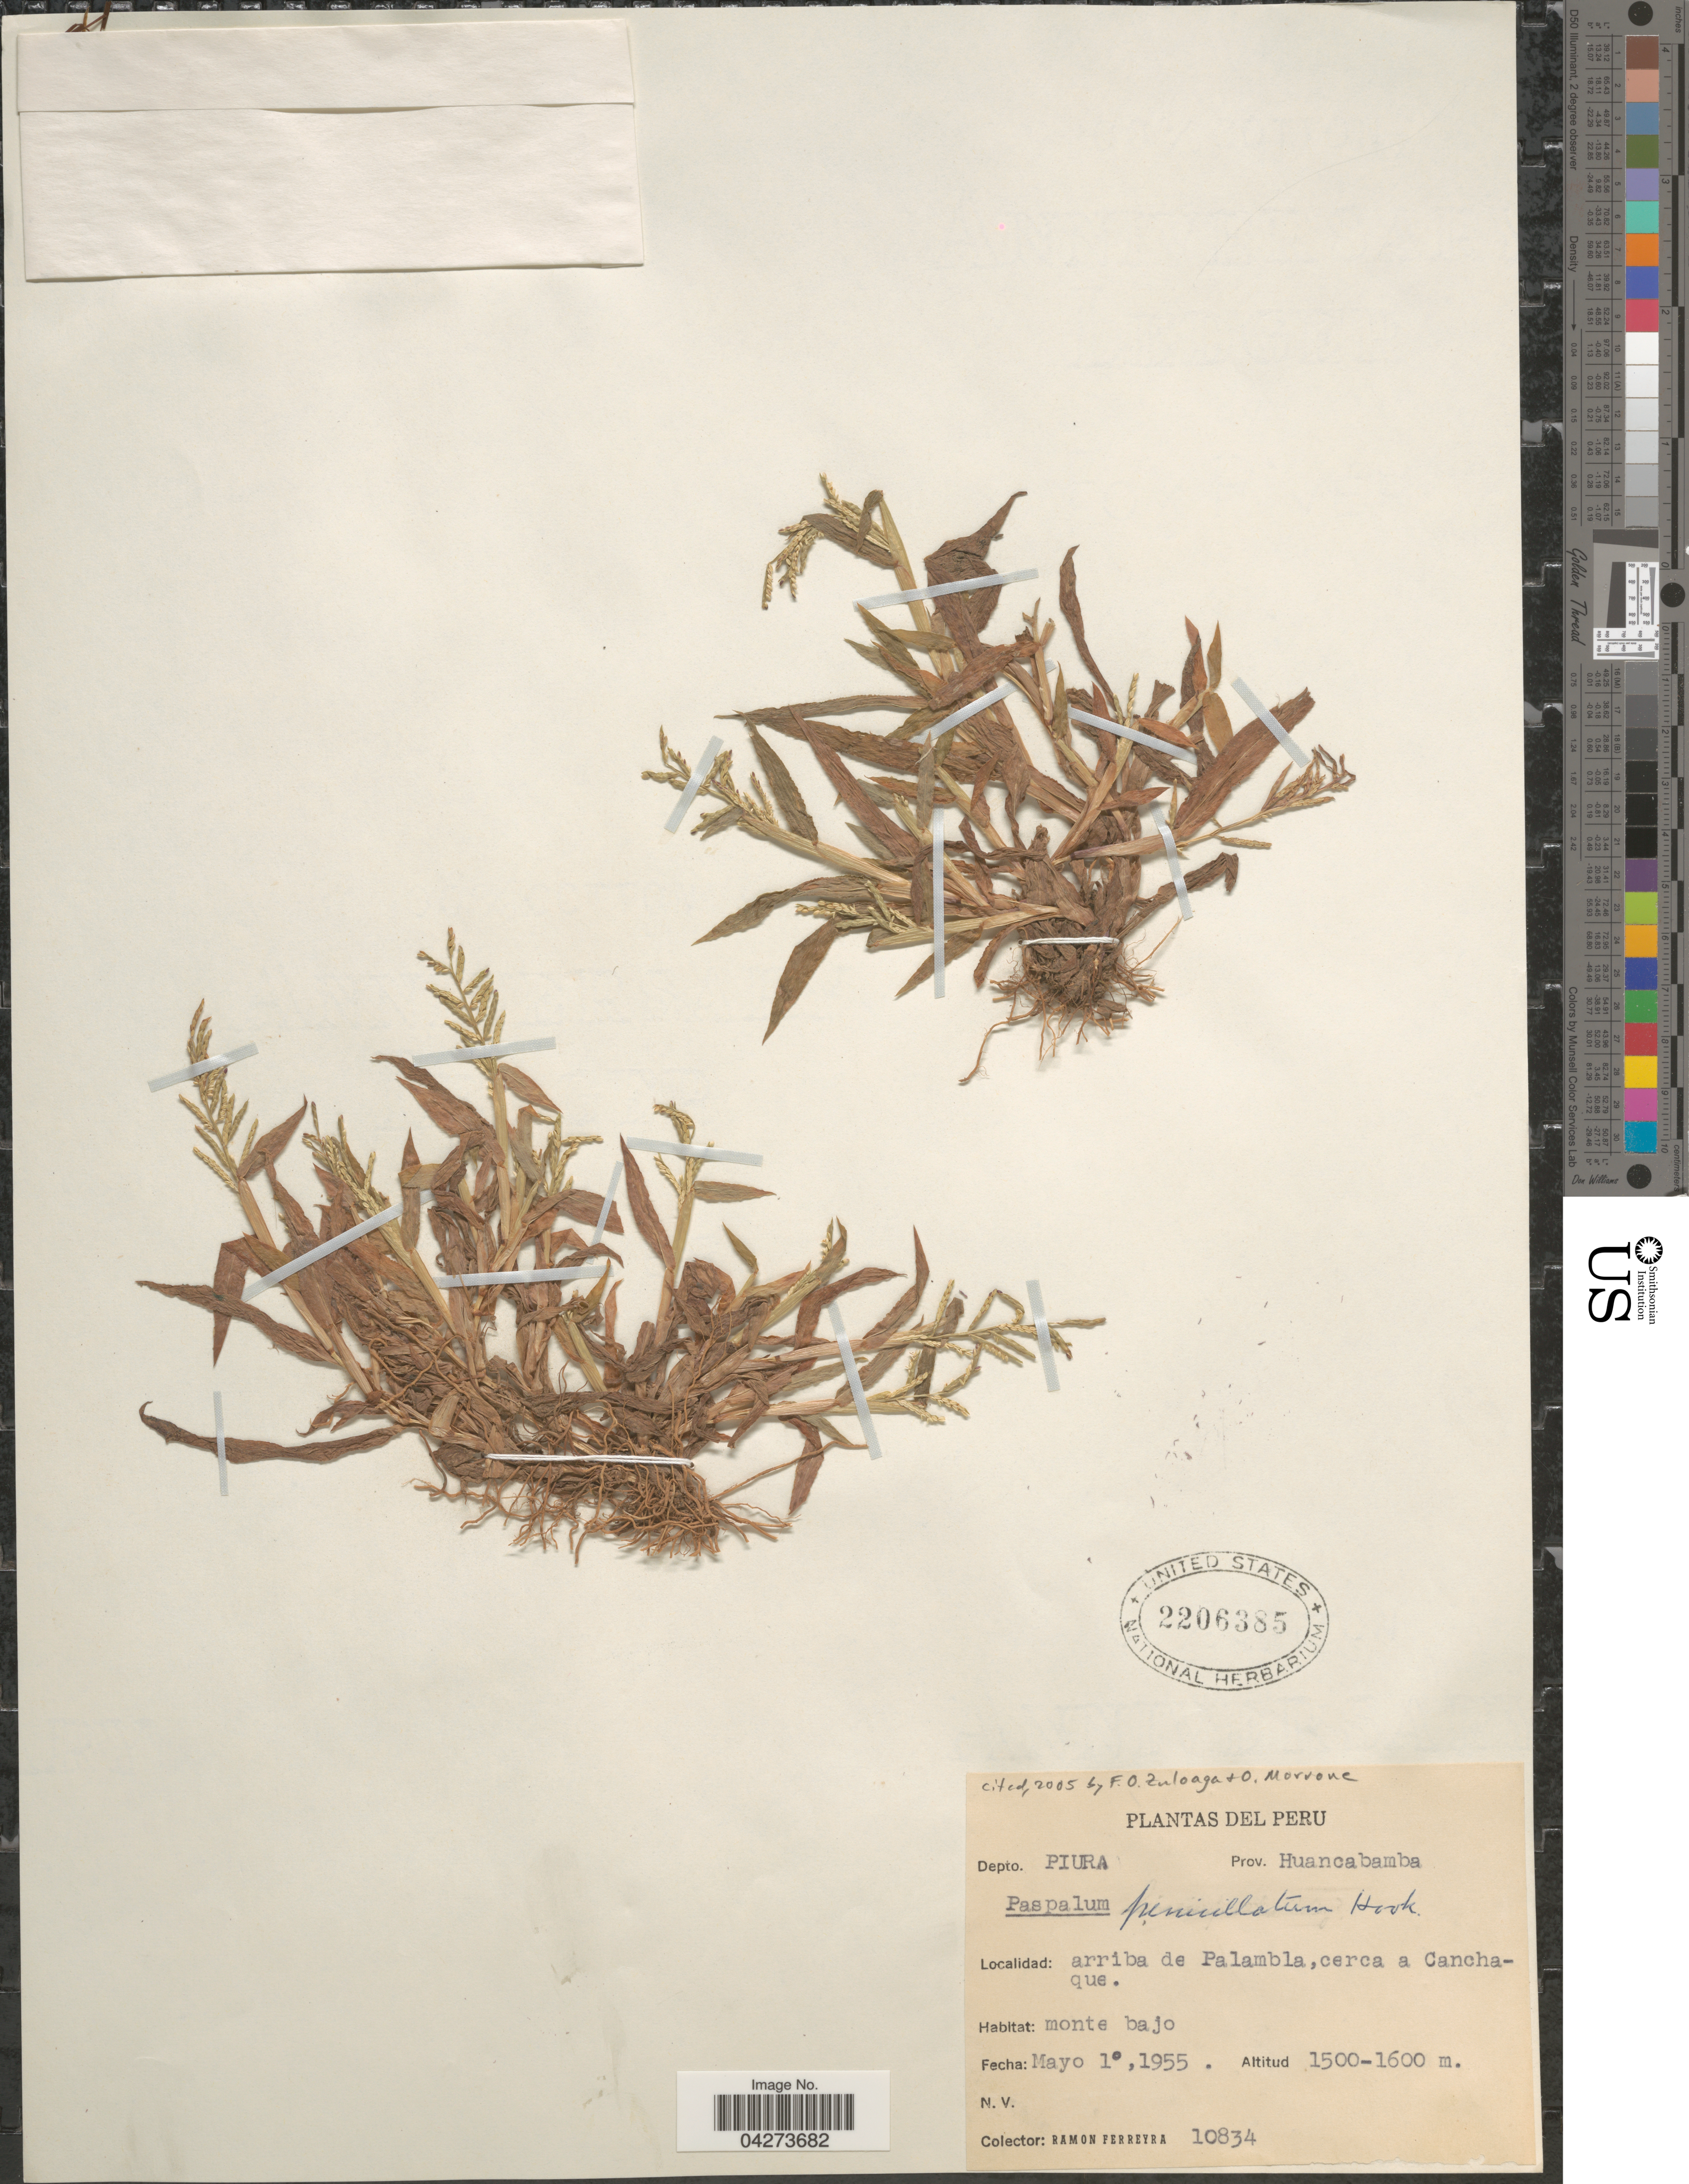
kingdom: Plantae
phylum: Tracheophyta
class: Liliopsida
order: Poales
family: Poaceae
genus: Paspalum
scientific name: Paspalum penicillatum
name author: Hook. f.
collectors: R. A. Ferreyra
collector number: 10834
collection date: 1955-05-01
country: Peru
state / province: Piura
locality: Depto. Piura. Prov. Huancabamba. Arriba de Palambla, cerca a Canchaque.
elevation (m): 1500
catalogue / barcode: US 2206385